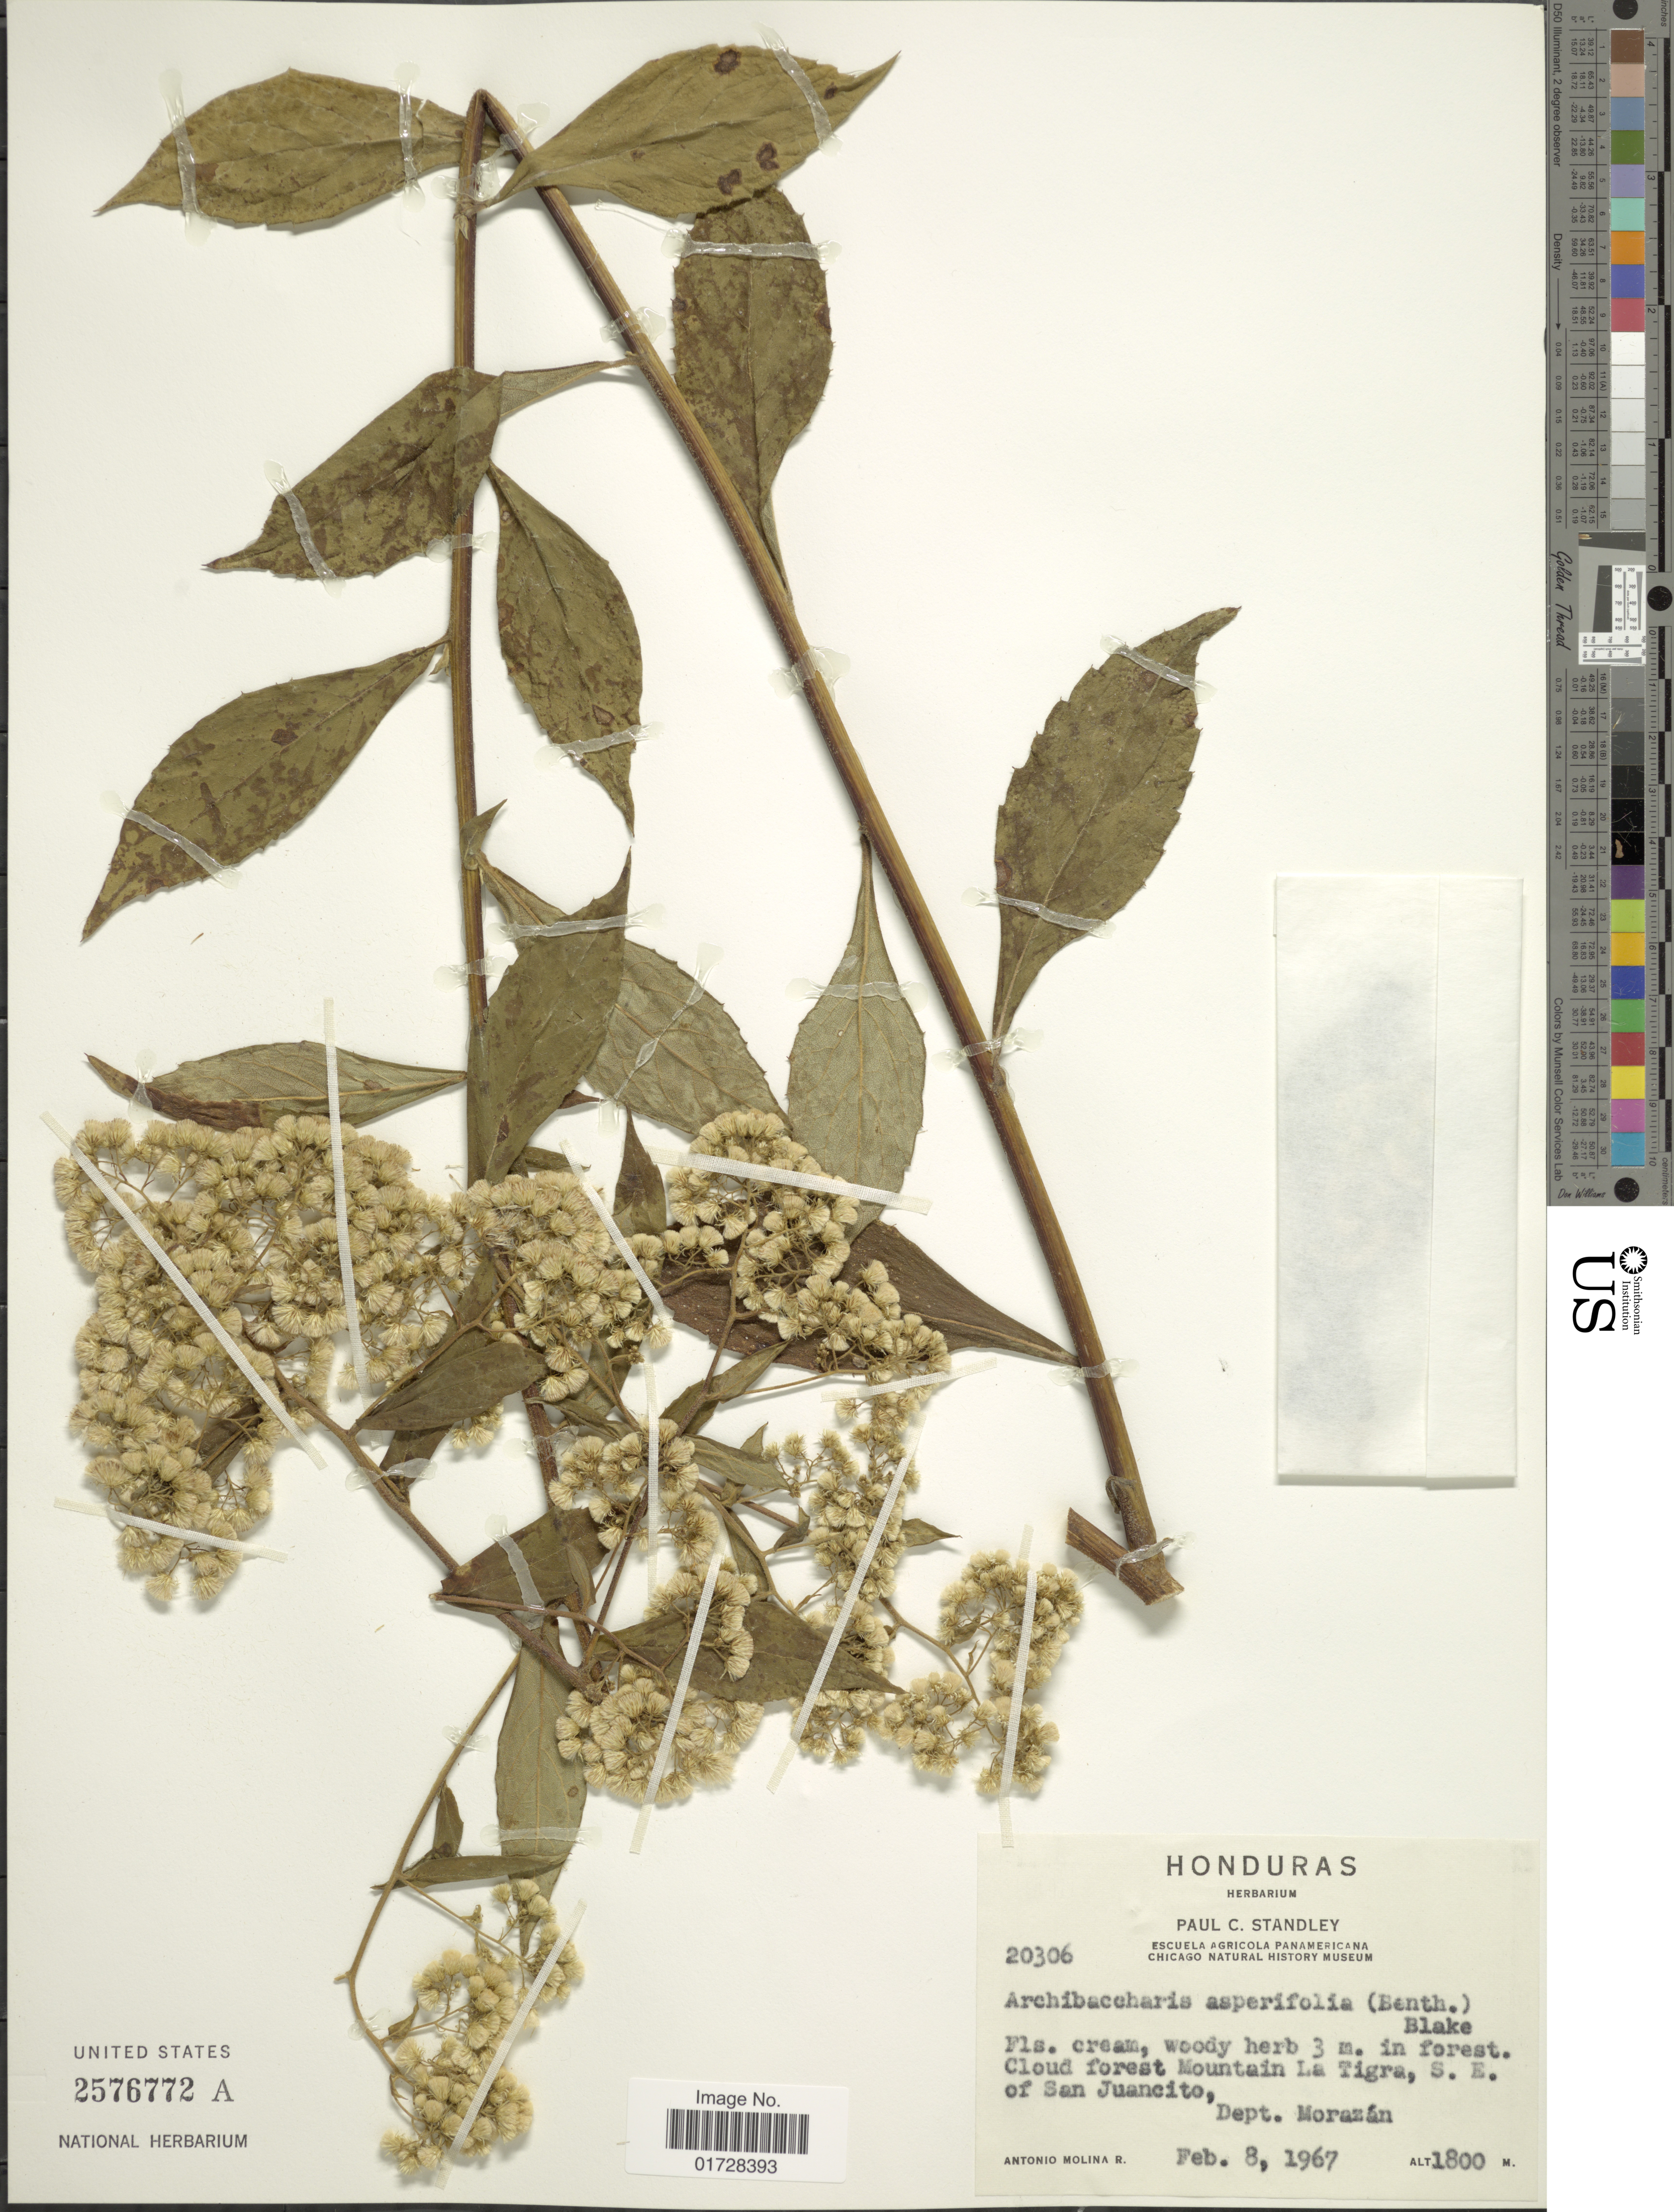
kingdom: Plantae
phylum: Tracheophyta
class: Magnoliopsida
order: Asterales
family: Asteraceae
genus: Archibaccharis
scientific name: Archibaccharis asperifolia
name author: (Benth.) S.F. Blake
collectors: A. Molina R.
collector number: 20306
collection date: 1967-02-08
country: Honduras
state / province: Fco. Morazán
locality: Cloud forest Mountain La Tigra, S. E. of San Juancito, Dept. Morazan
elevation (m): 1800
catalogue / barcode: US 2576772A